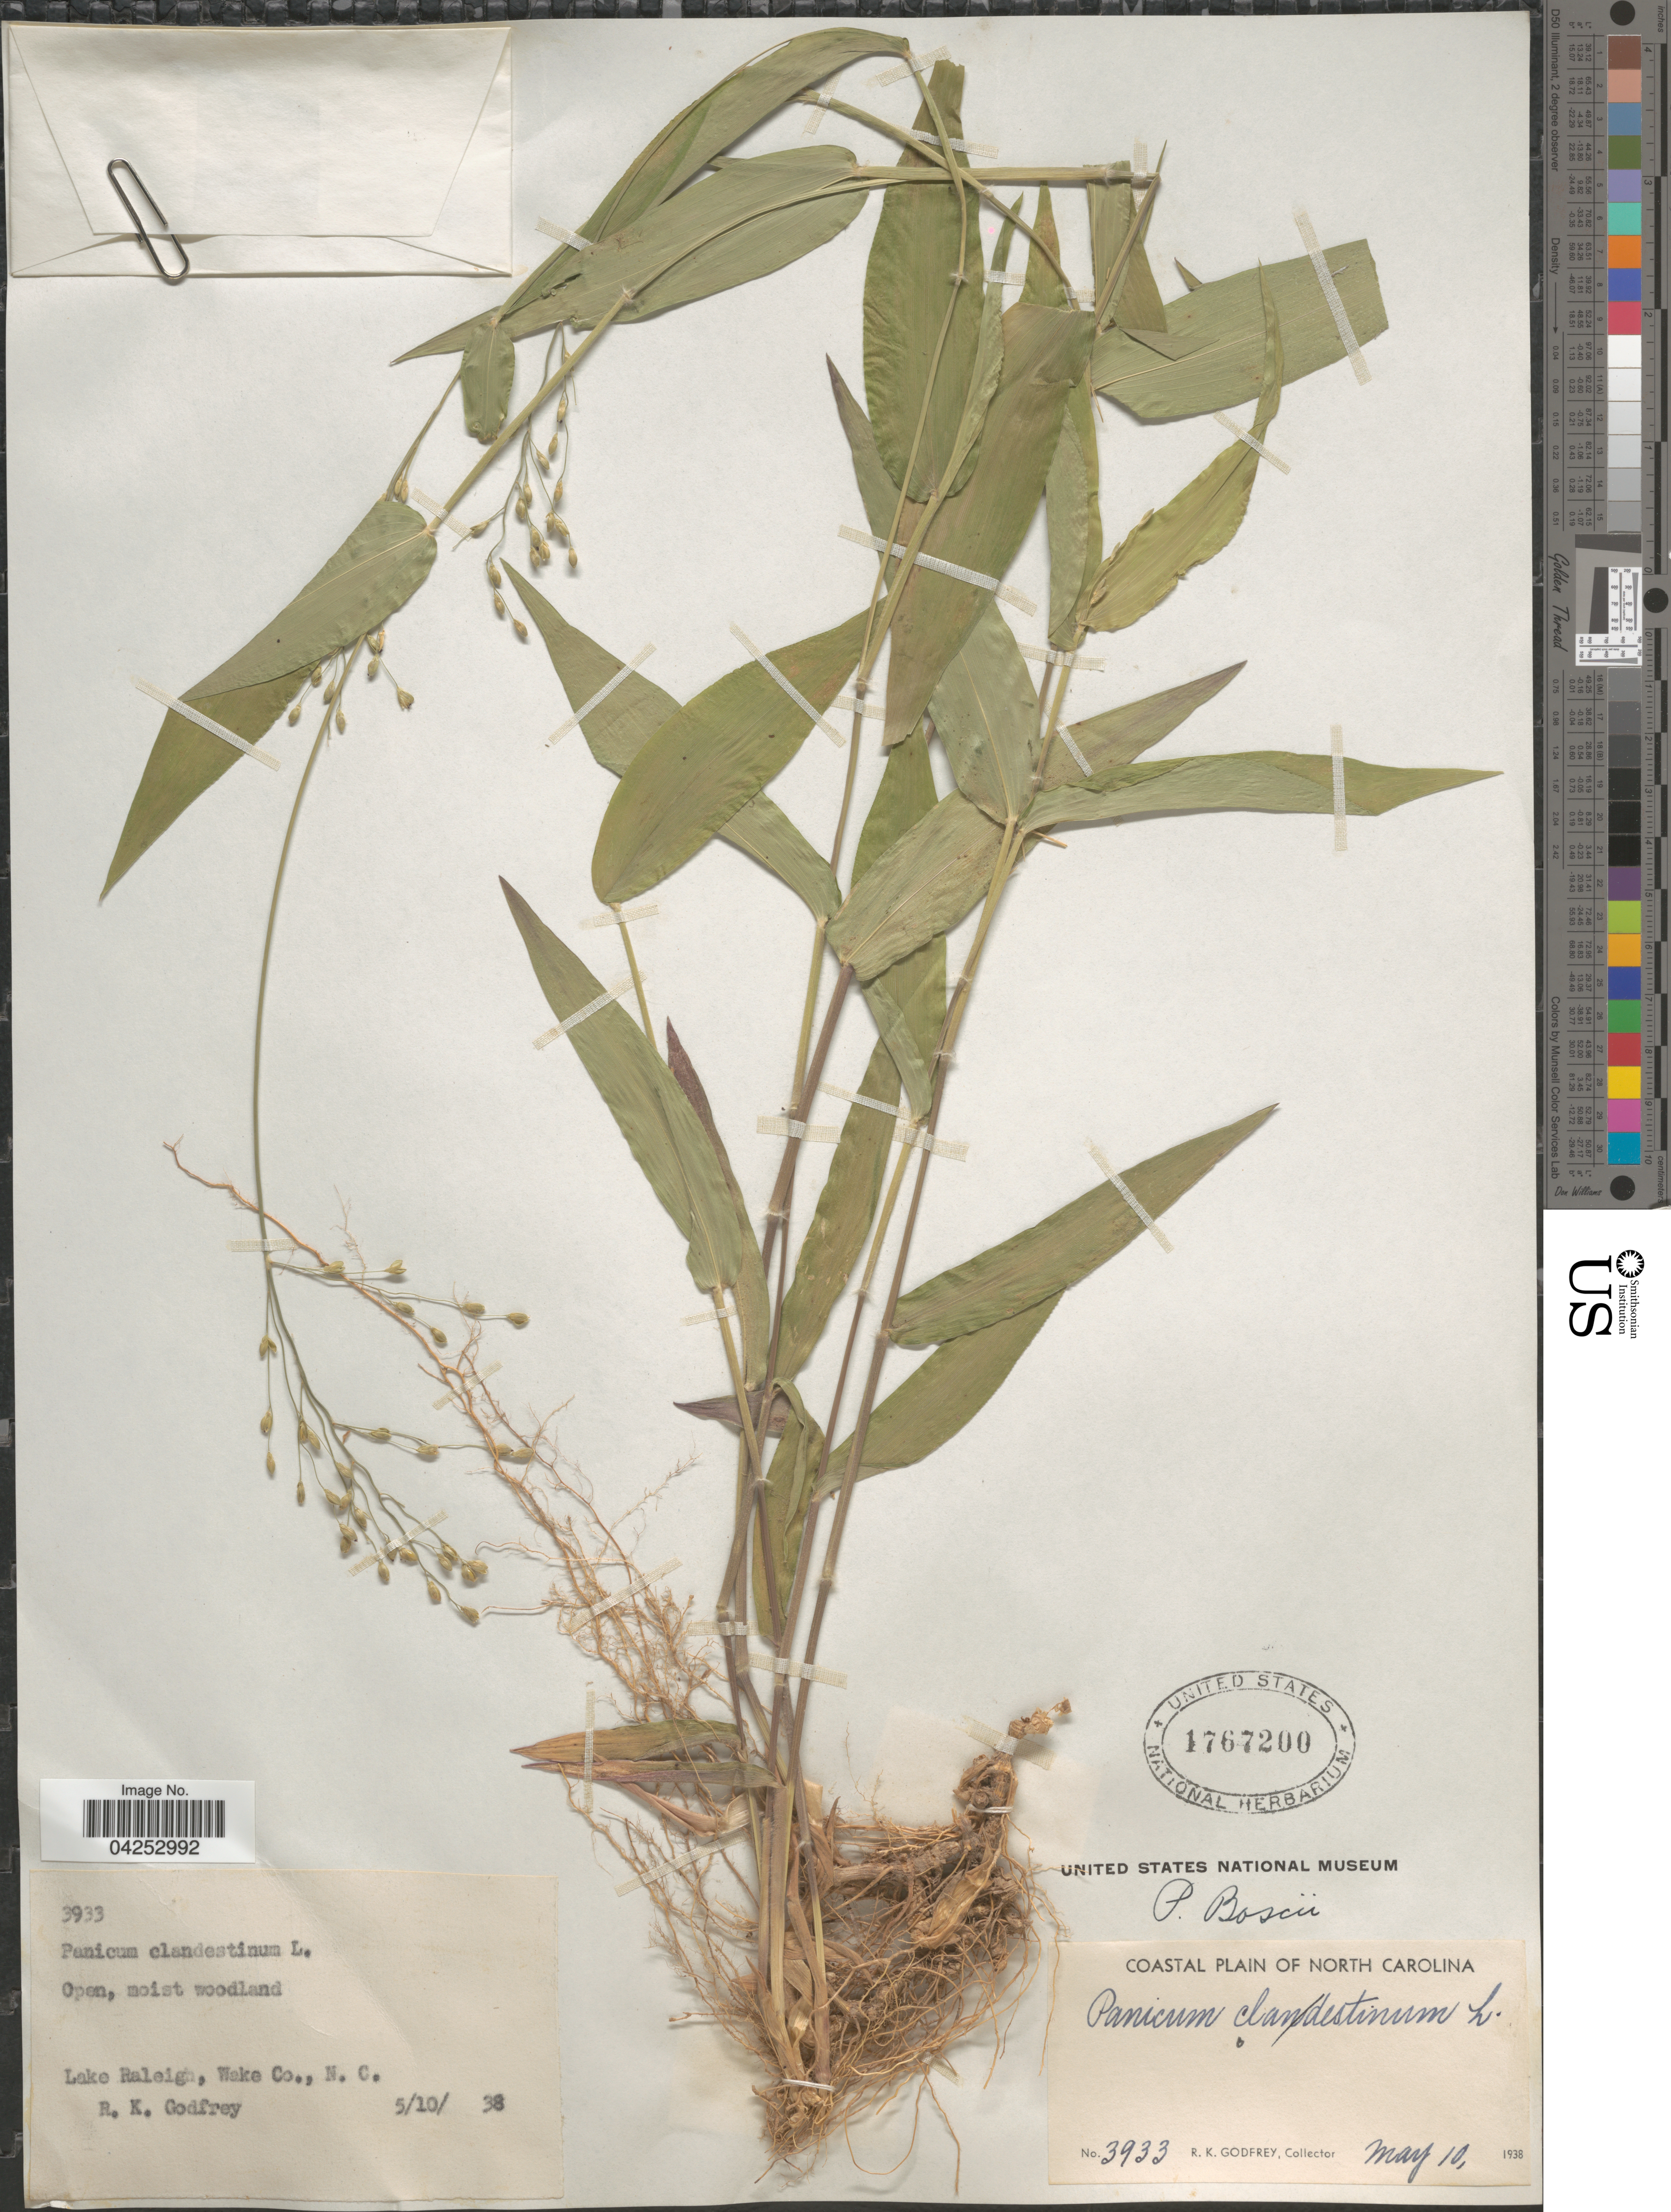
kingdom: Plantae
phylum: Tracheophyta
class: Liliopsida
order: Poales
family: Poaceae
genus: Dichanthelium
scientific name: Dichanthelium boscii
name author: (Poir.) Gould & C.A. Clark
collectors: R. K. Godfrey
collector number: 3933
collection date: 1938-05-10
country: United States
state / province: North Carolina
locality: Open, moist woodland. Lake Raleigh, Wake Co. Coastal Plain of North Carolina.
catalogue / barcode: US 1767200